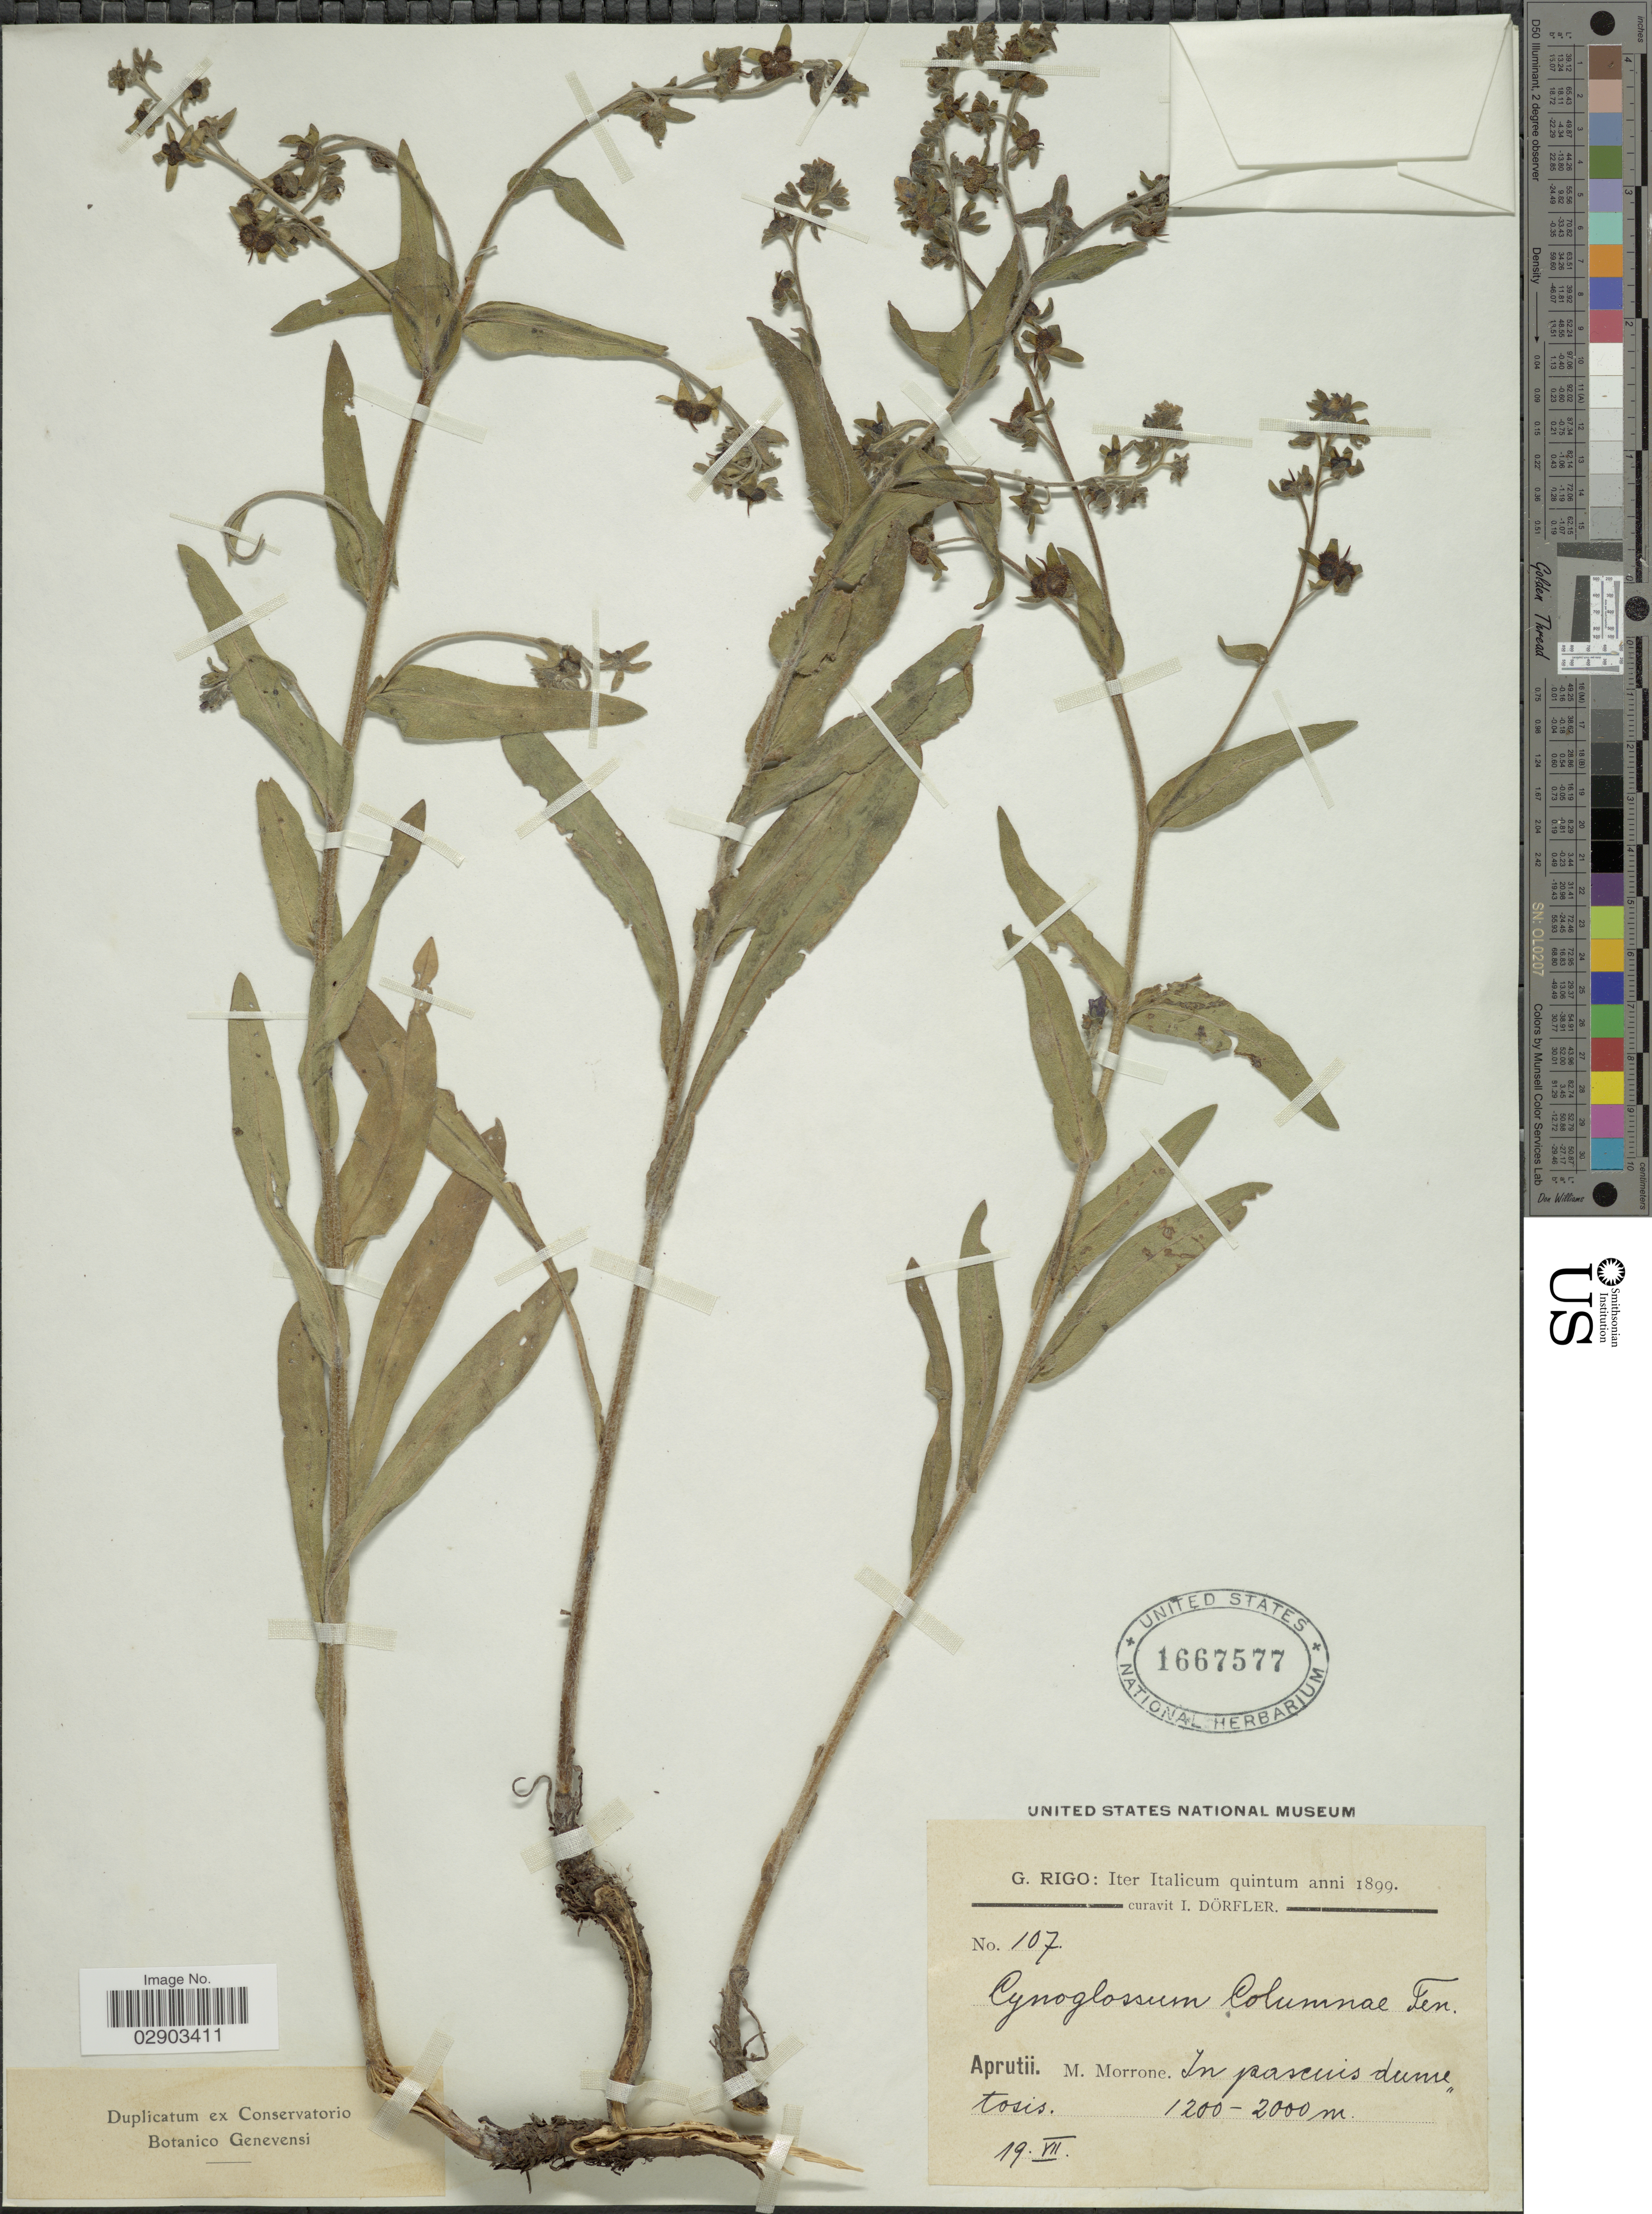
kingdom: Plantae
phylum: Tracheophyta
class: Magnoliopsida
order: Boraginales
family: Boraginaceae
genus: Cynoglossum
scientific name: Cynoglossum columnae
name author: Biv.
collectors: G. Rigo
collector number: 107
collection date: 1899-07-19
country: Italy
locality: Aprutii. M. Morrone.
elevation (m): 1200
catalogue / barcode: US 1667577